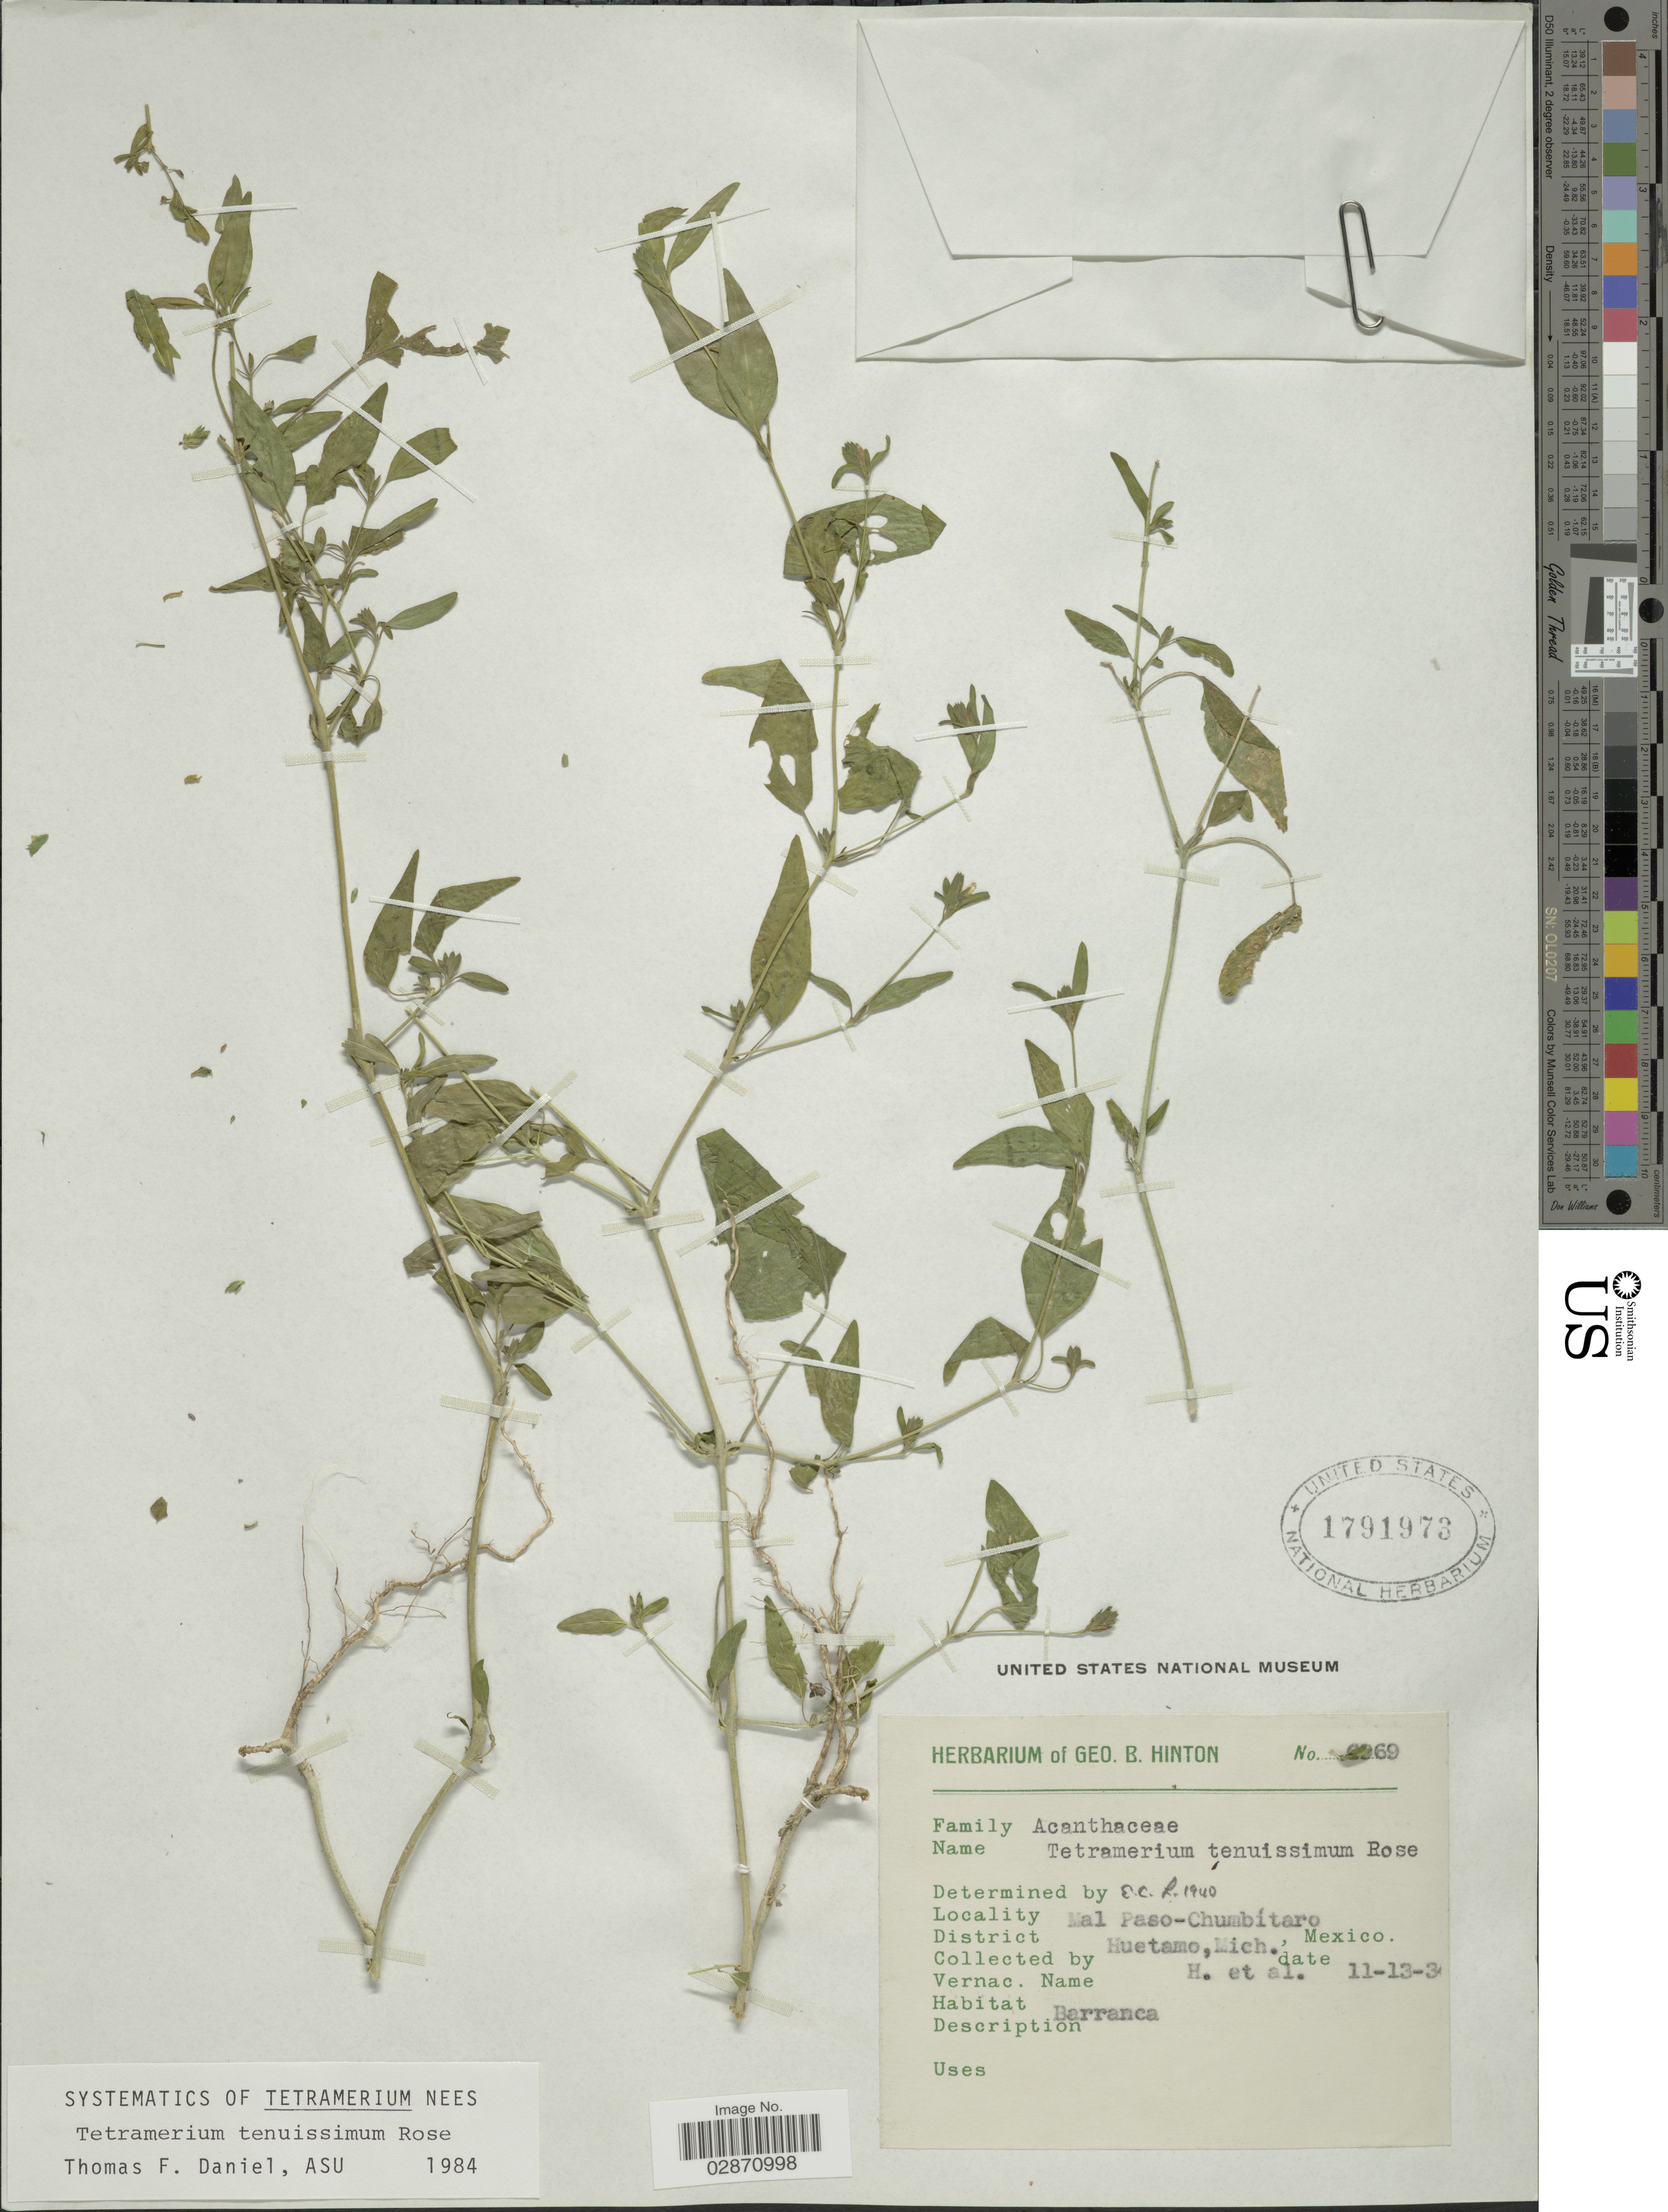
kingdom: Plantae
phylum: Tracheophyta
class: Magnoliopsida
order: Lamiales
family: Acanthaceae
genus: Tetramerium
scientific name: Tetramerium tenuissimum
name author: Rose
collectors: G. B. Hinton & et al.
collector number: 8269*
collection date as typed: Transcribed d/m/y: 13/11/34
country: Mexico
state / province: Michoacán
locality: Mal Paso-Chumbítaro, District Huetamo.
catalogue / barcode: US 1791973